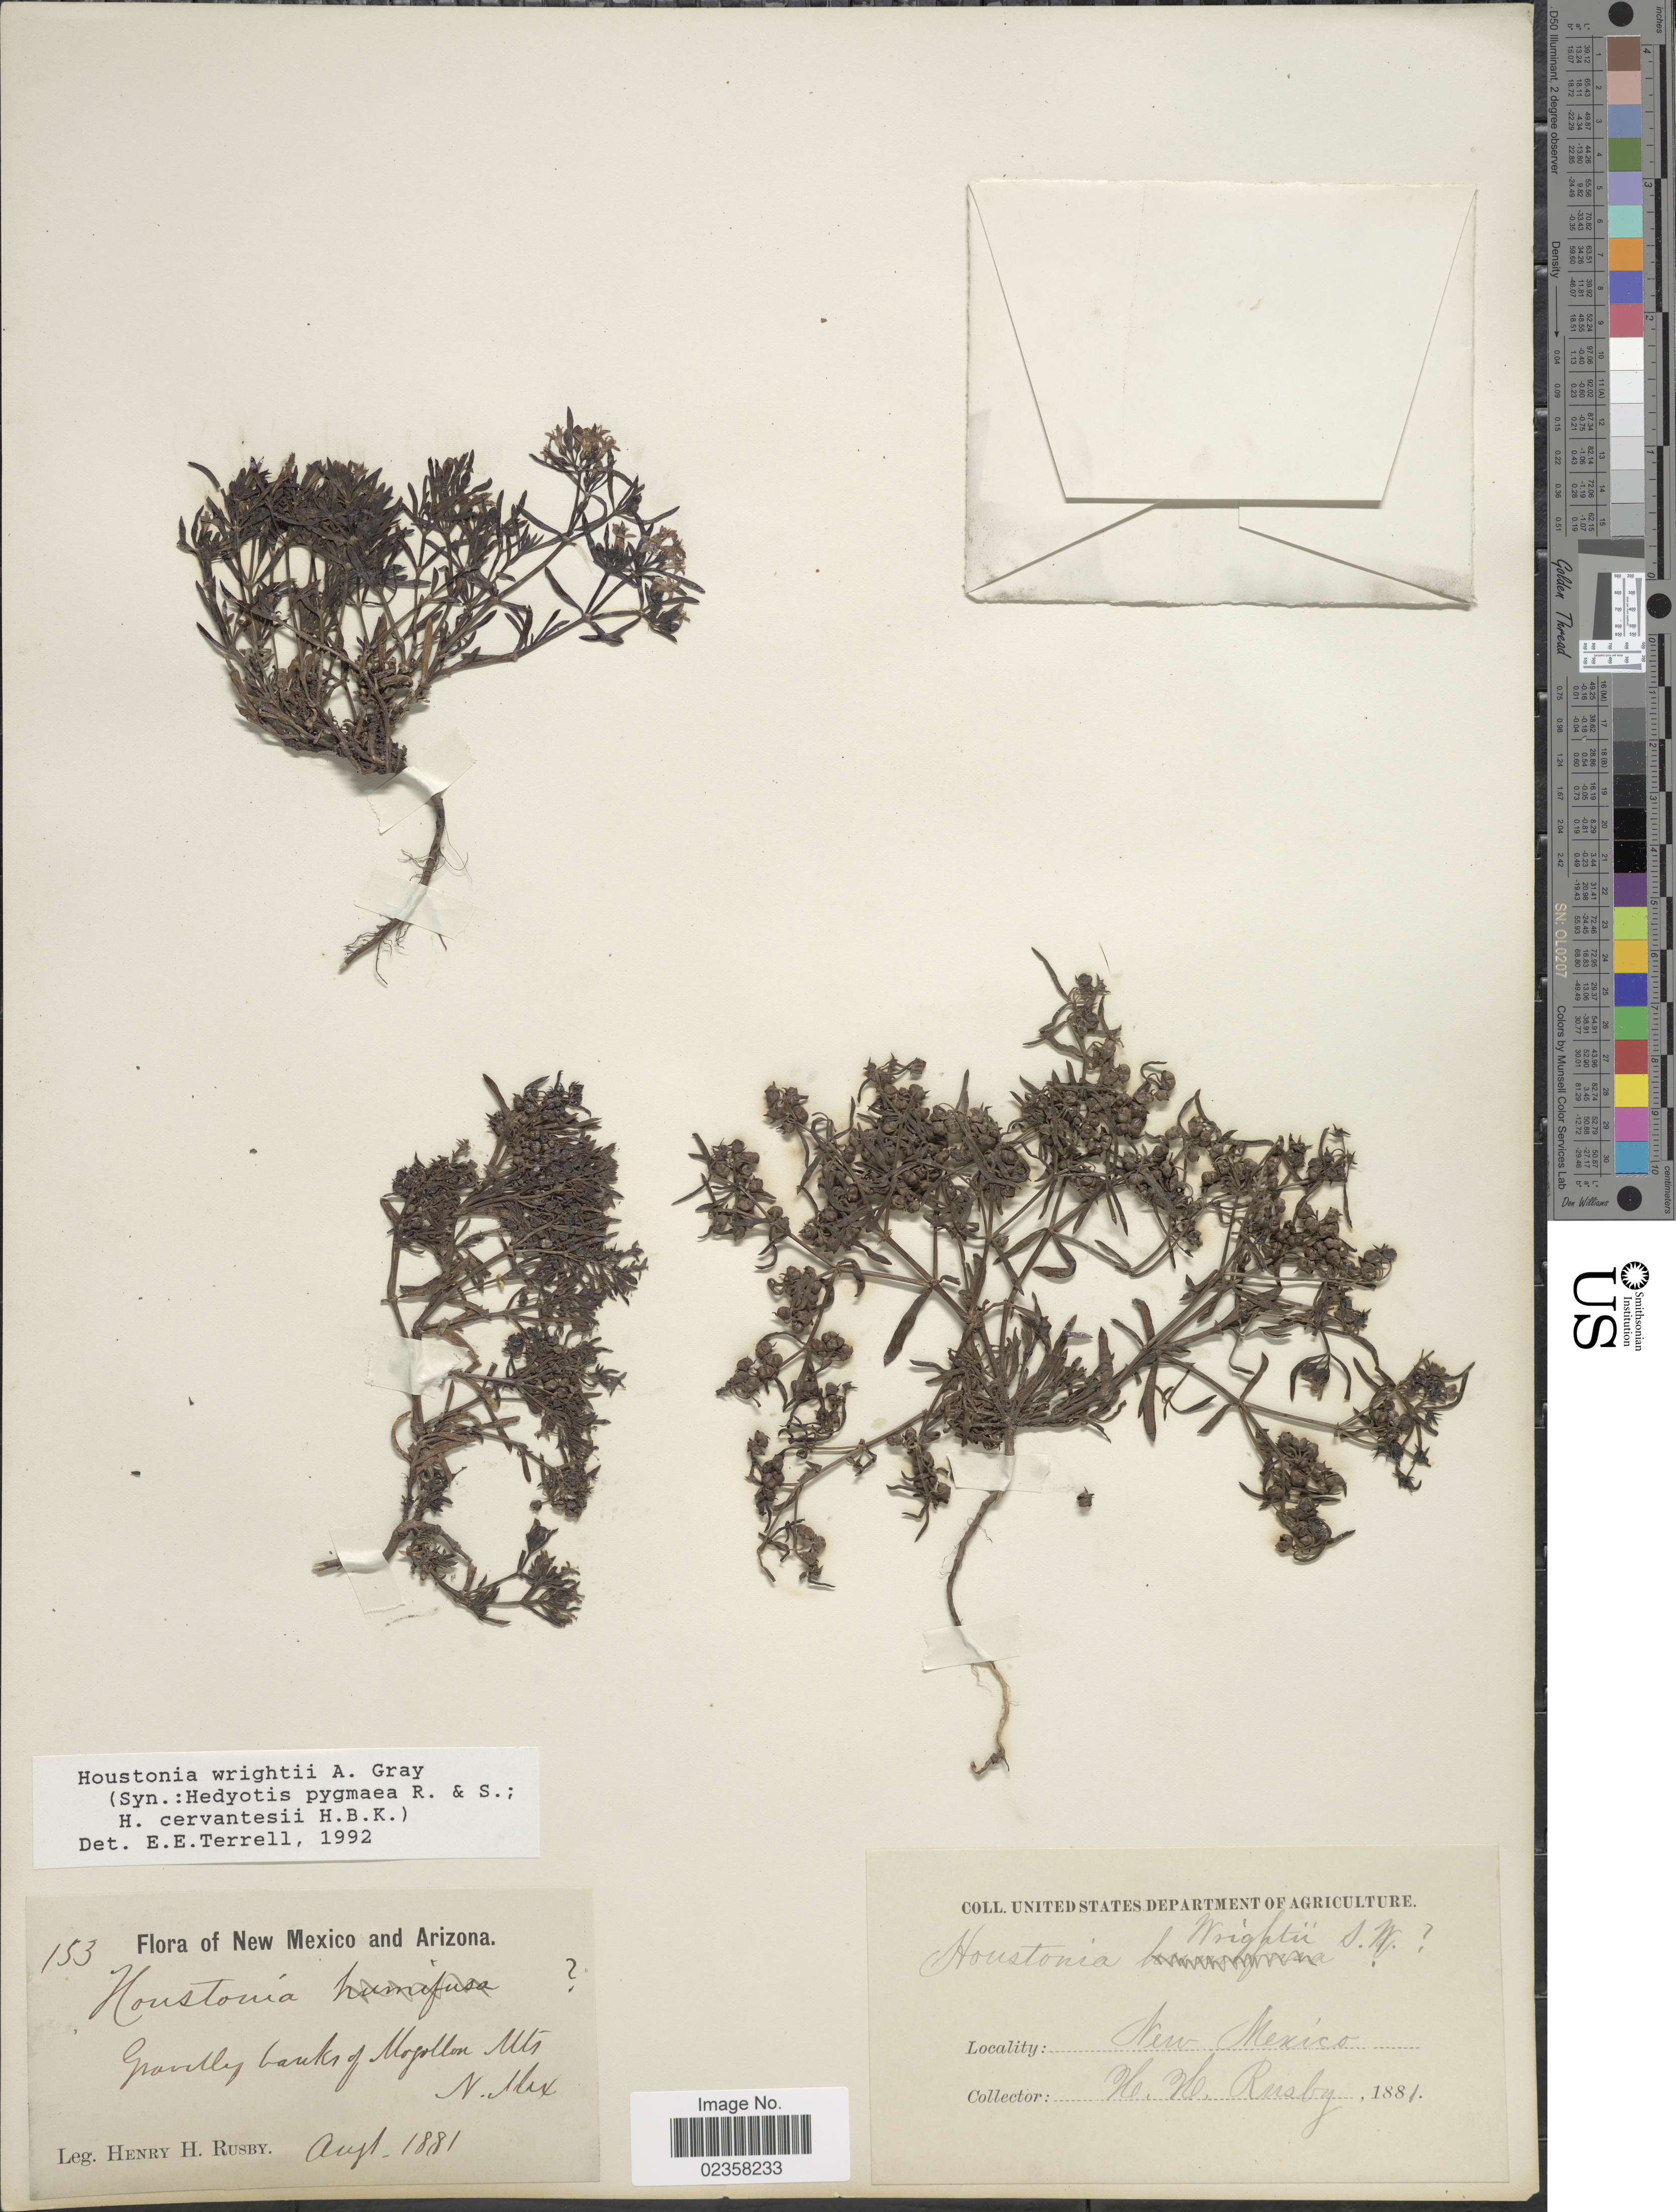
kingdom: Plantae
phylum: Tracheophyta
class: Magnoliopsida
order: Gentianales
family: Rubiaceae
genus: Houstonia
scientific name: Houstonia wrightii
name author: (A. Gray) A. Gray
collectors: H. H. Rusby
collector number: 153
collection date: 1881-08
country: United States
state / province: New Mexico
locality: Gravelly banks of Mogollon Mts.